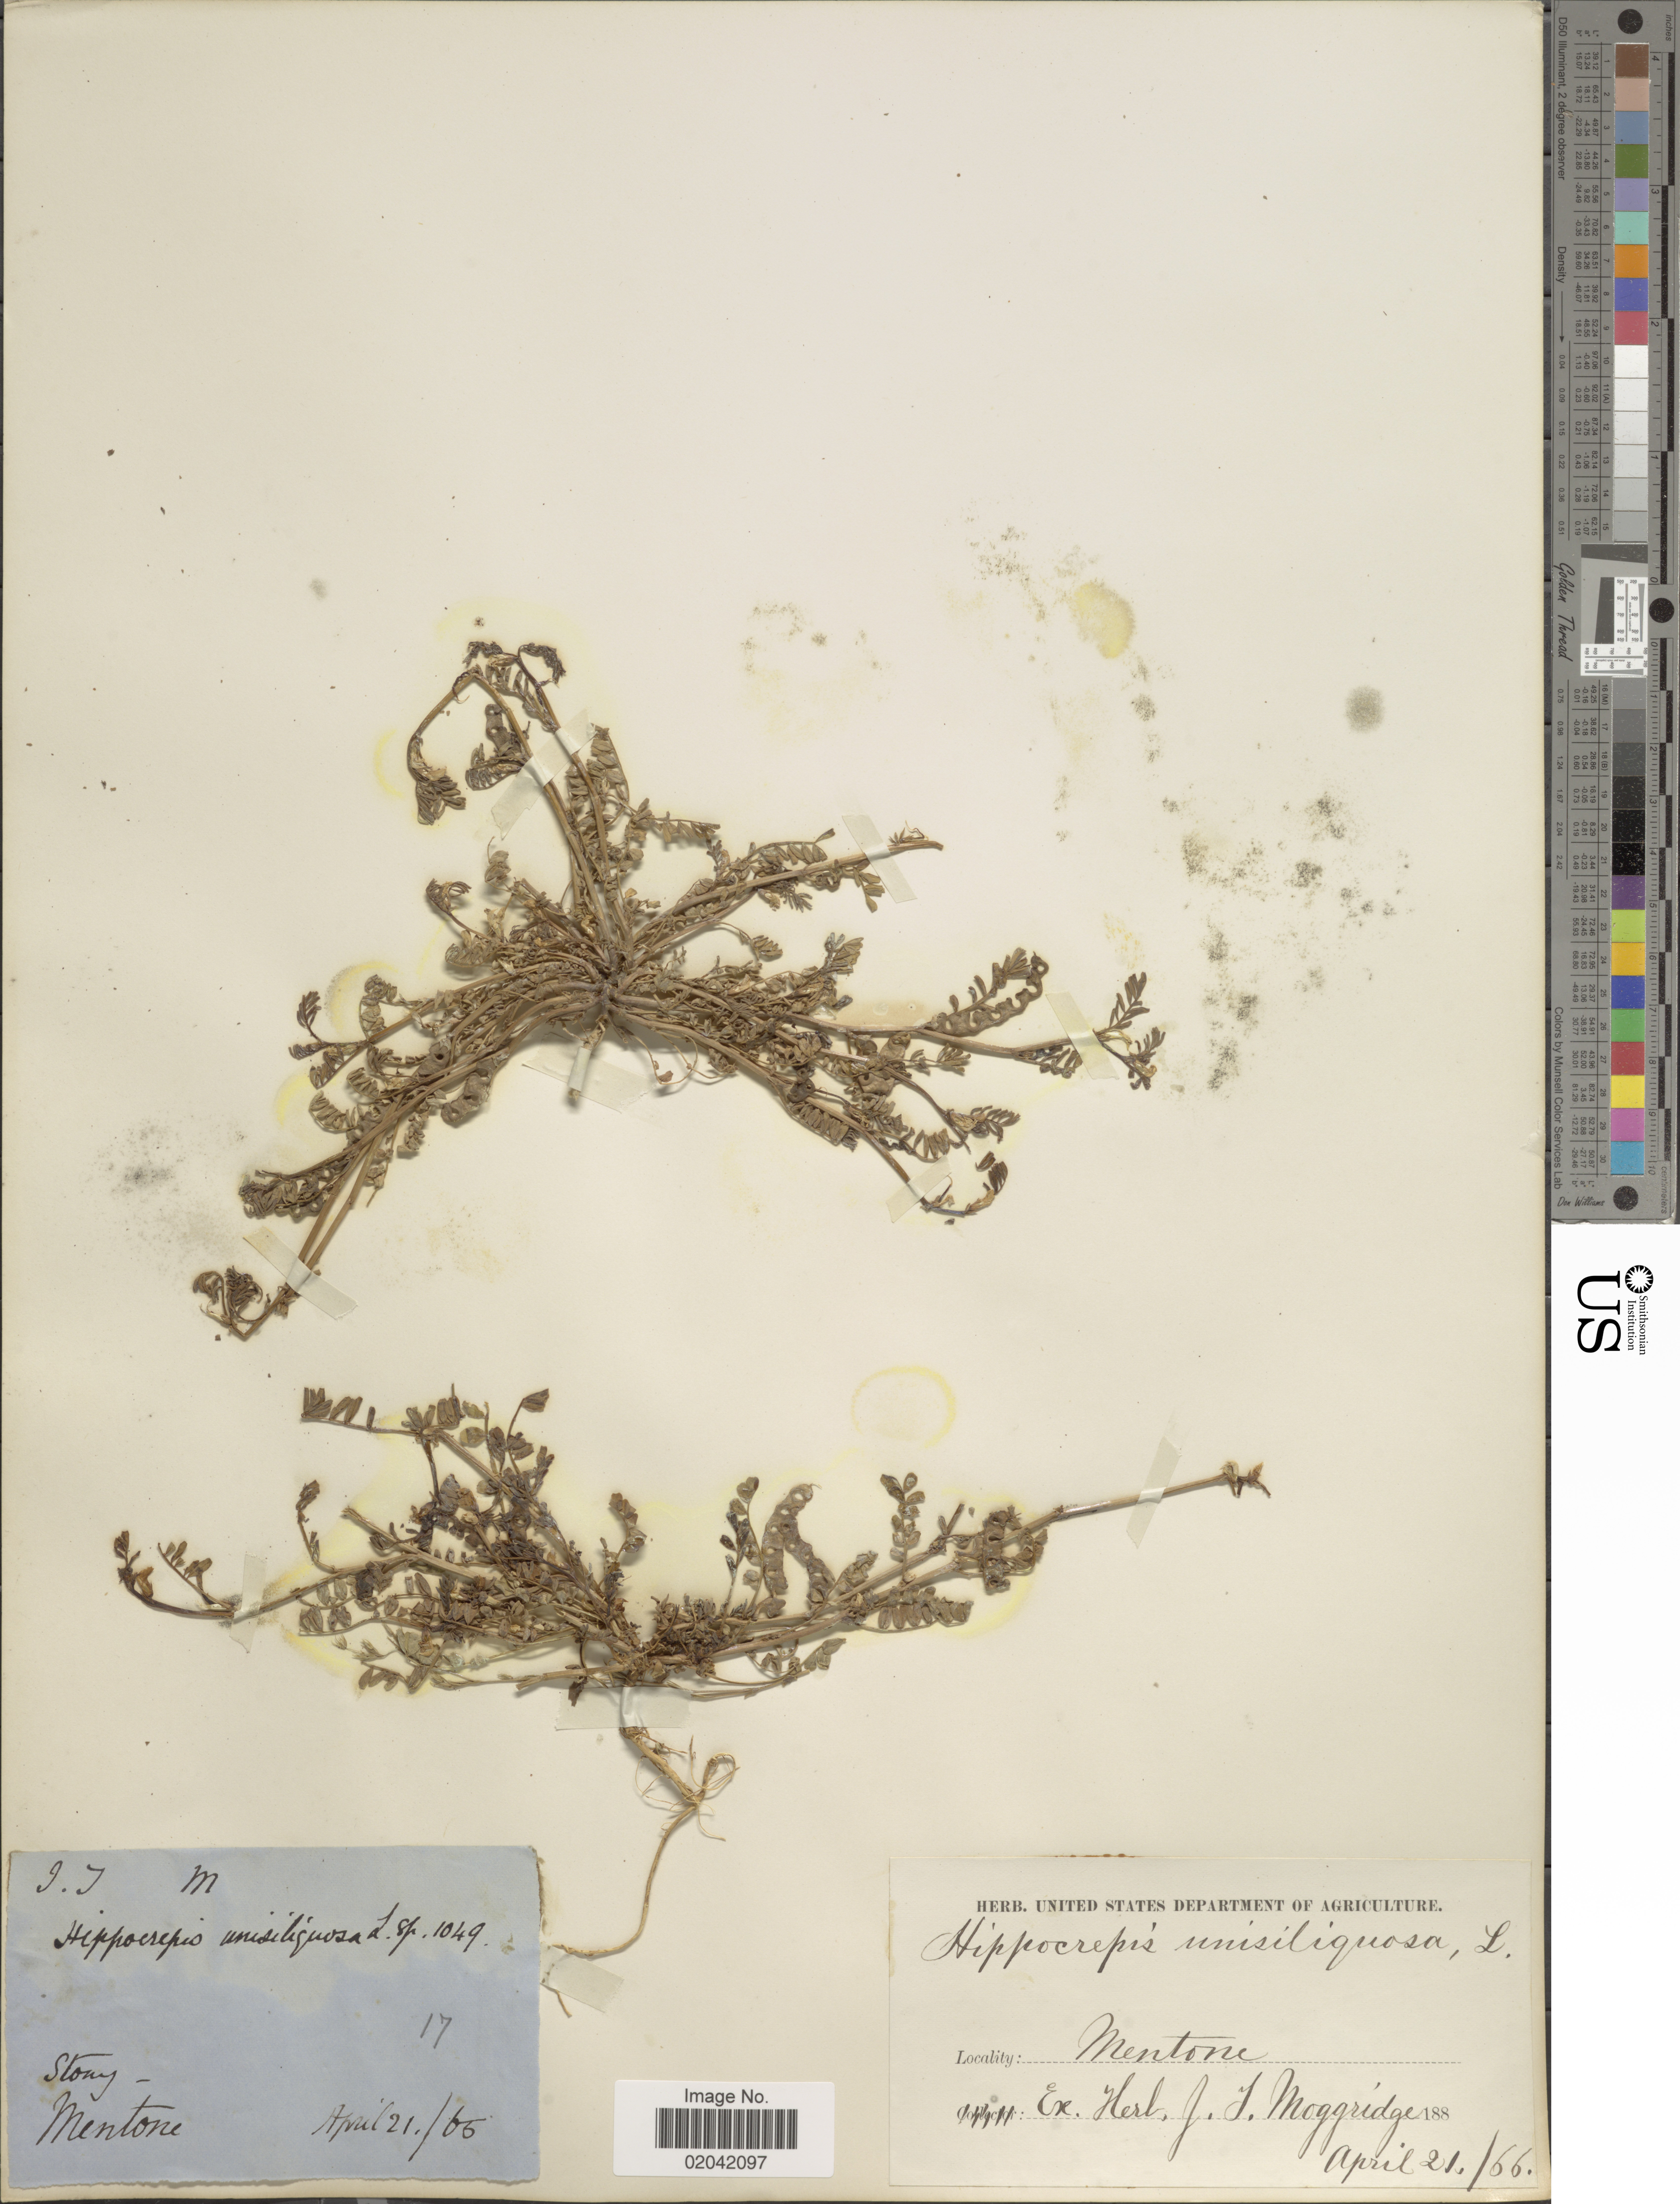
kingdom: Plantae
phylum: Tracheophyta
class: Magnoliopsida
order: Fabales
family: Fabaceae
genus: Hippocrepis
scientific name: Hippocrepis unisiliquosa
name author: L.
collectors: ex herb. J.T. Moggridge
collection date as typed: Transcribed d/m/y: 21/4/66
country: France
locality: Stony, Mentone